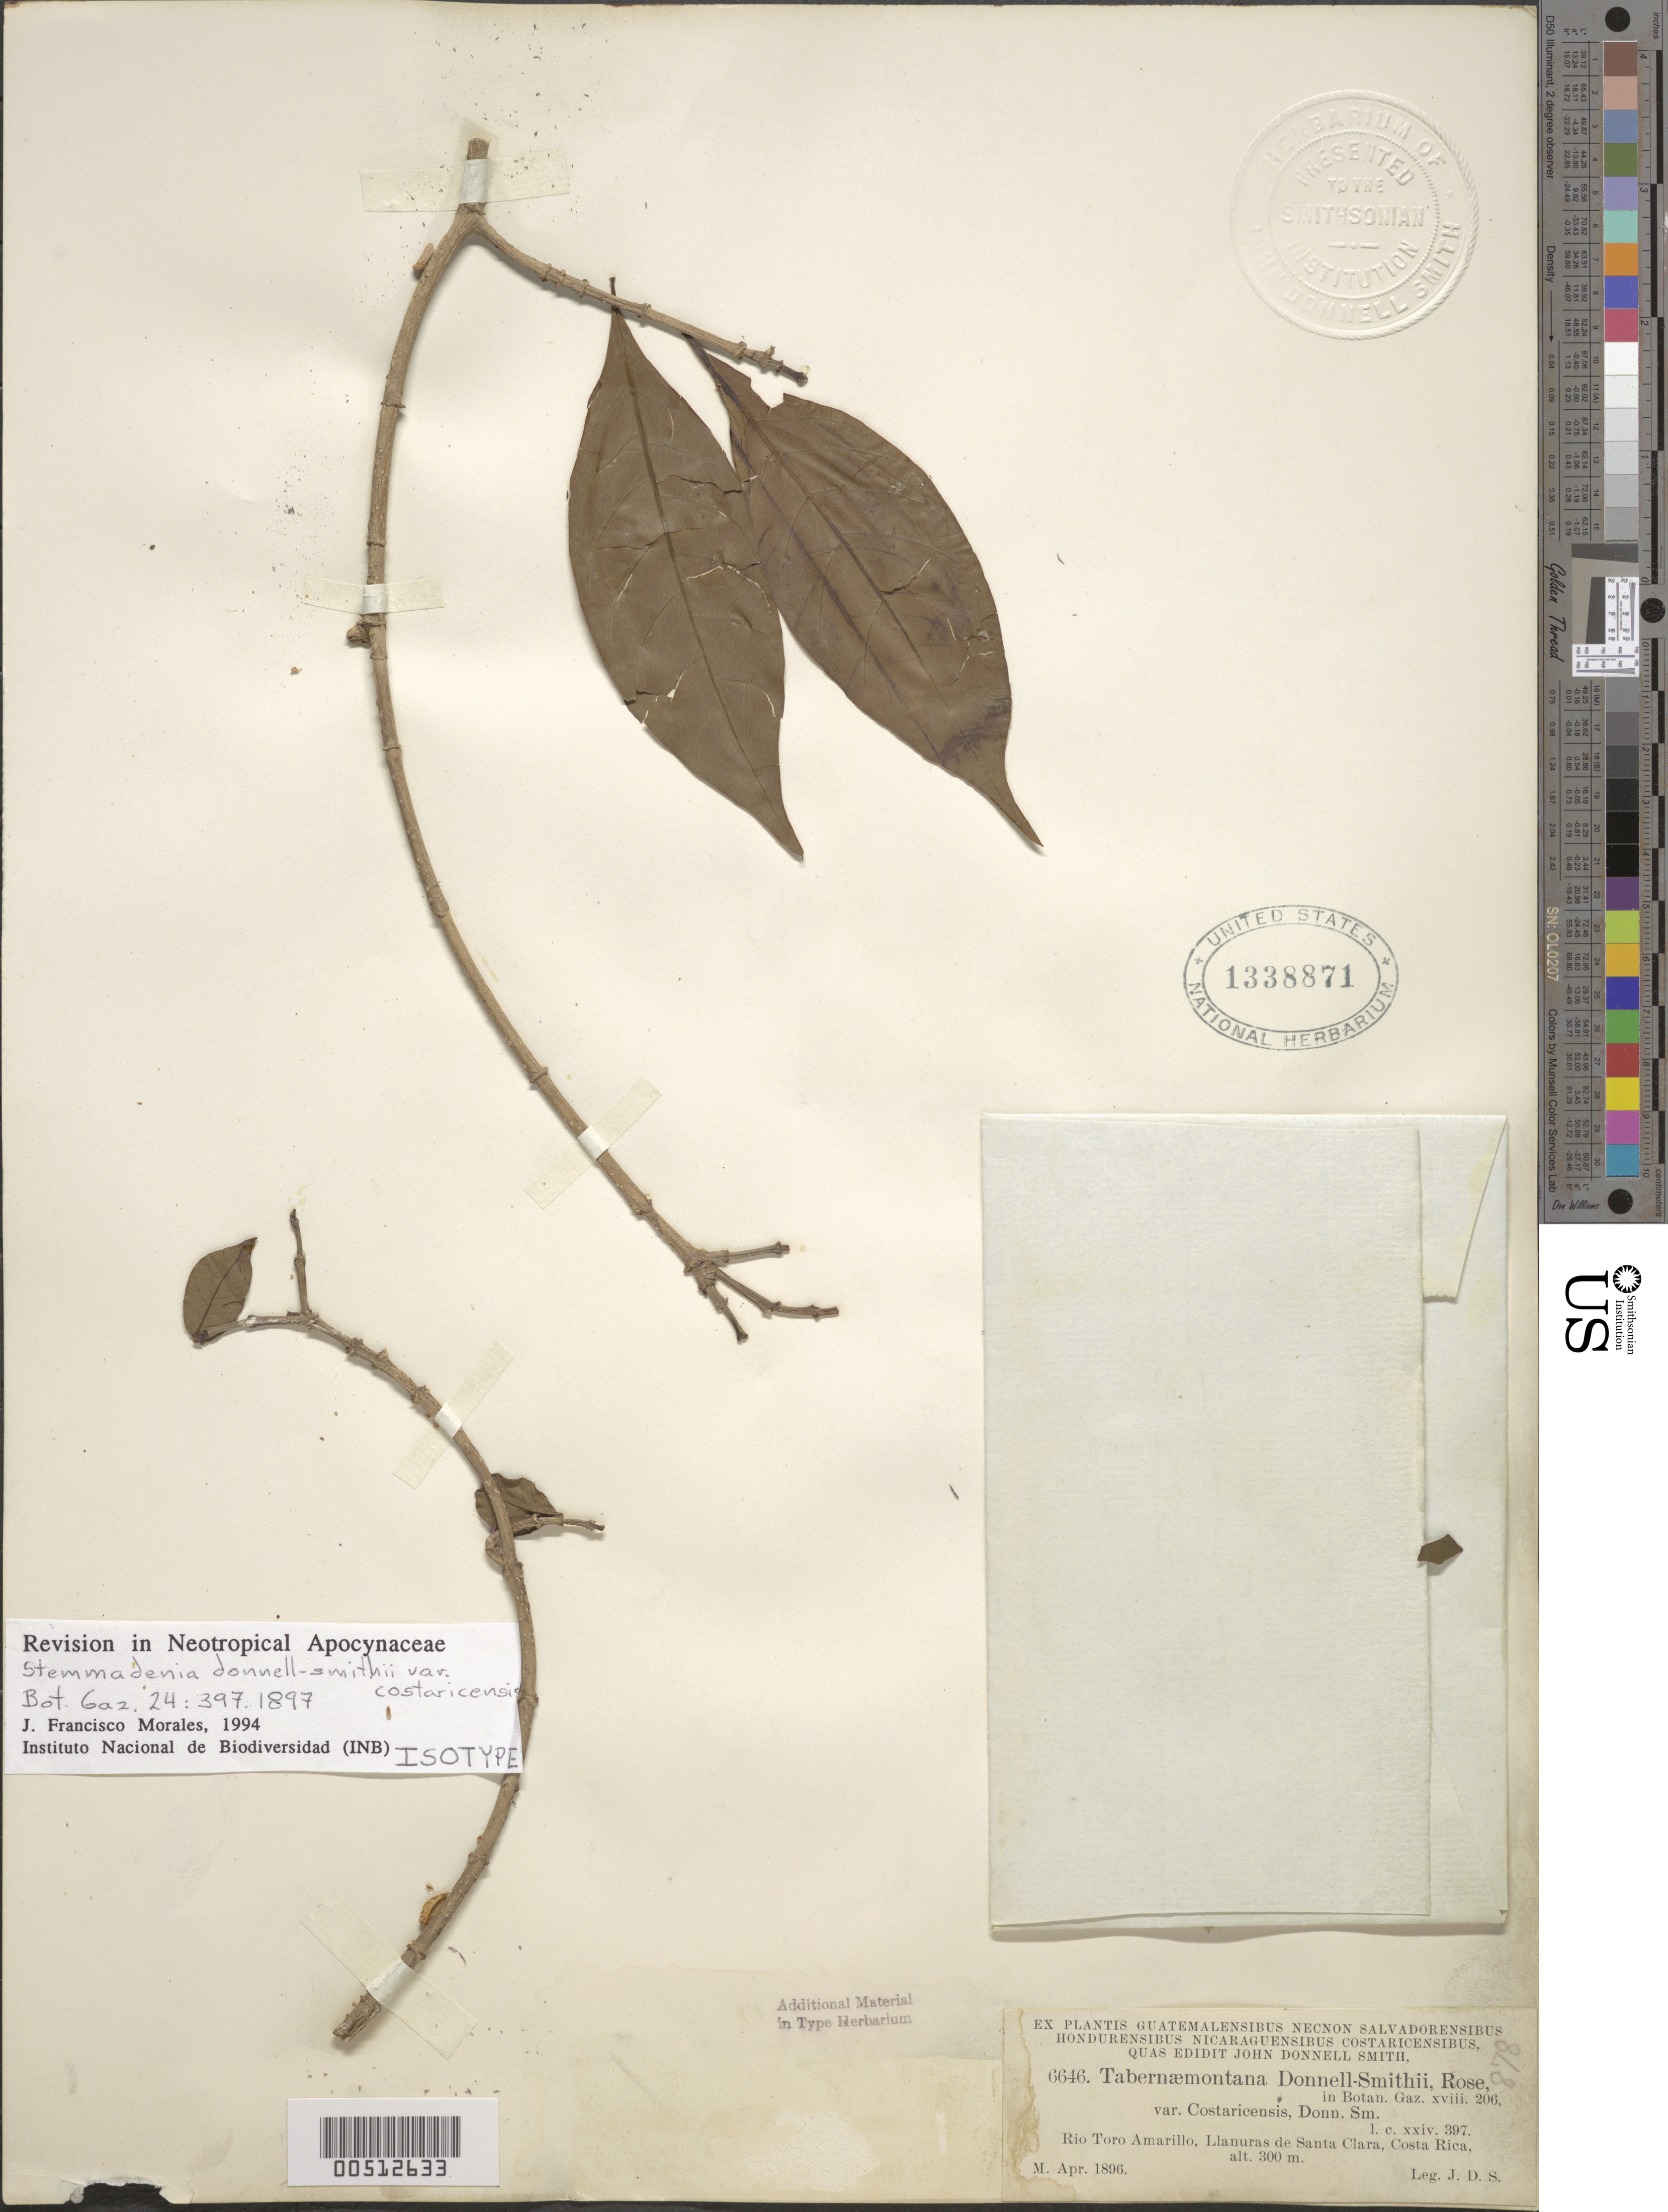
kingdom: Plantae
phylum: Tracheophyta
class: Magnoliopsida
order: Gentianales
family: Apocynaceae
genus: Stemmadenia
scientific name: Stemmadenia donnell-smithii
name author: (Rose ex Donn. Sm.) Woodson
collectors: J. Donnell Smith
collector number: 6646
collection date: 1896-04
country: Costa Rica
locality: Rio Toro Amarillo, Llanuras de Santa Clara.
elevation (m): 300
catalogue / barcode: US 1338871